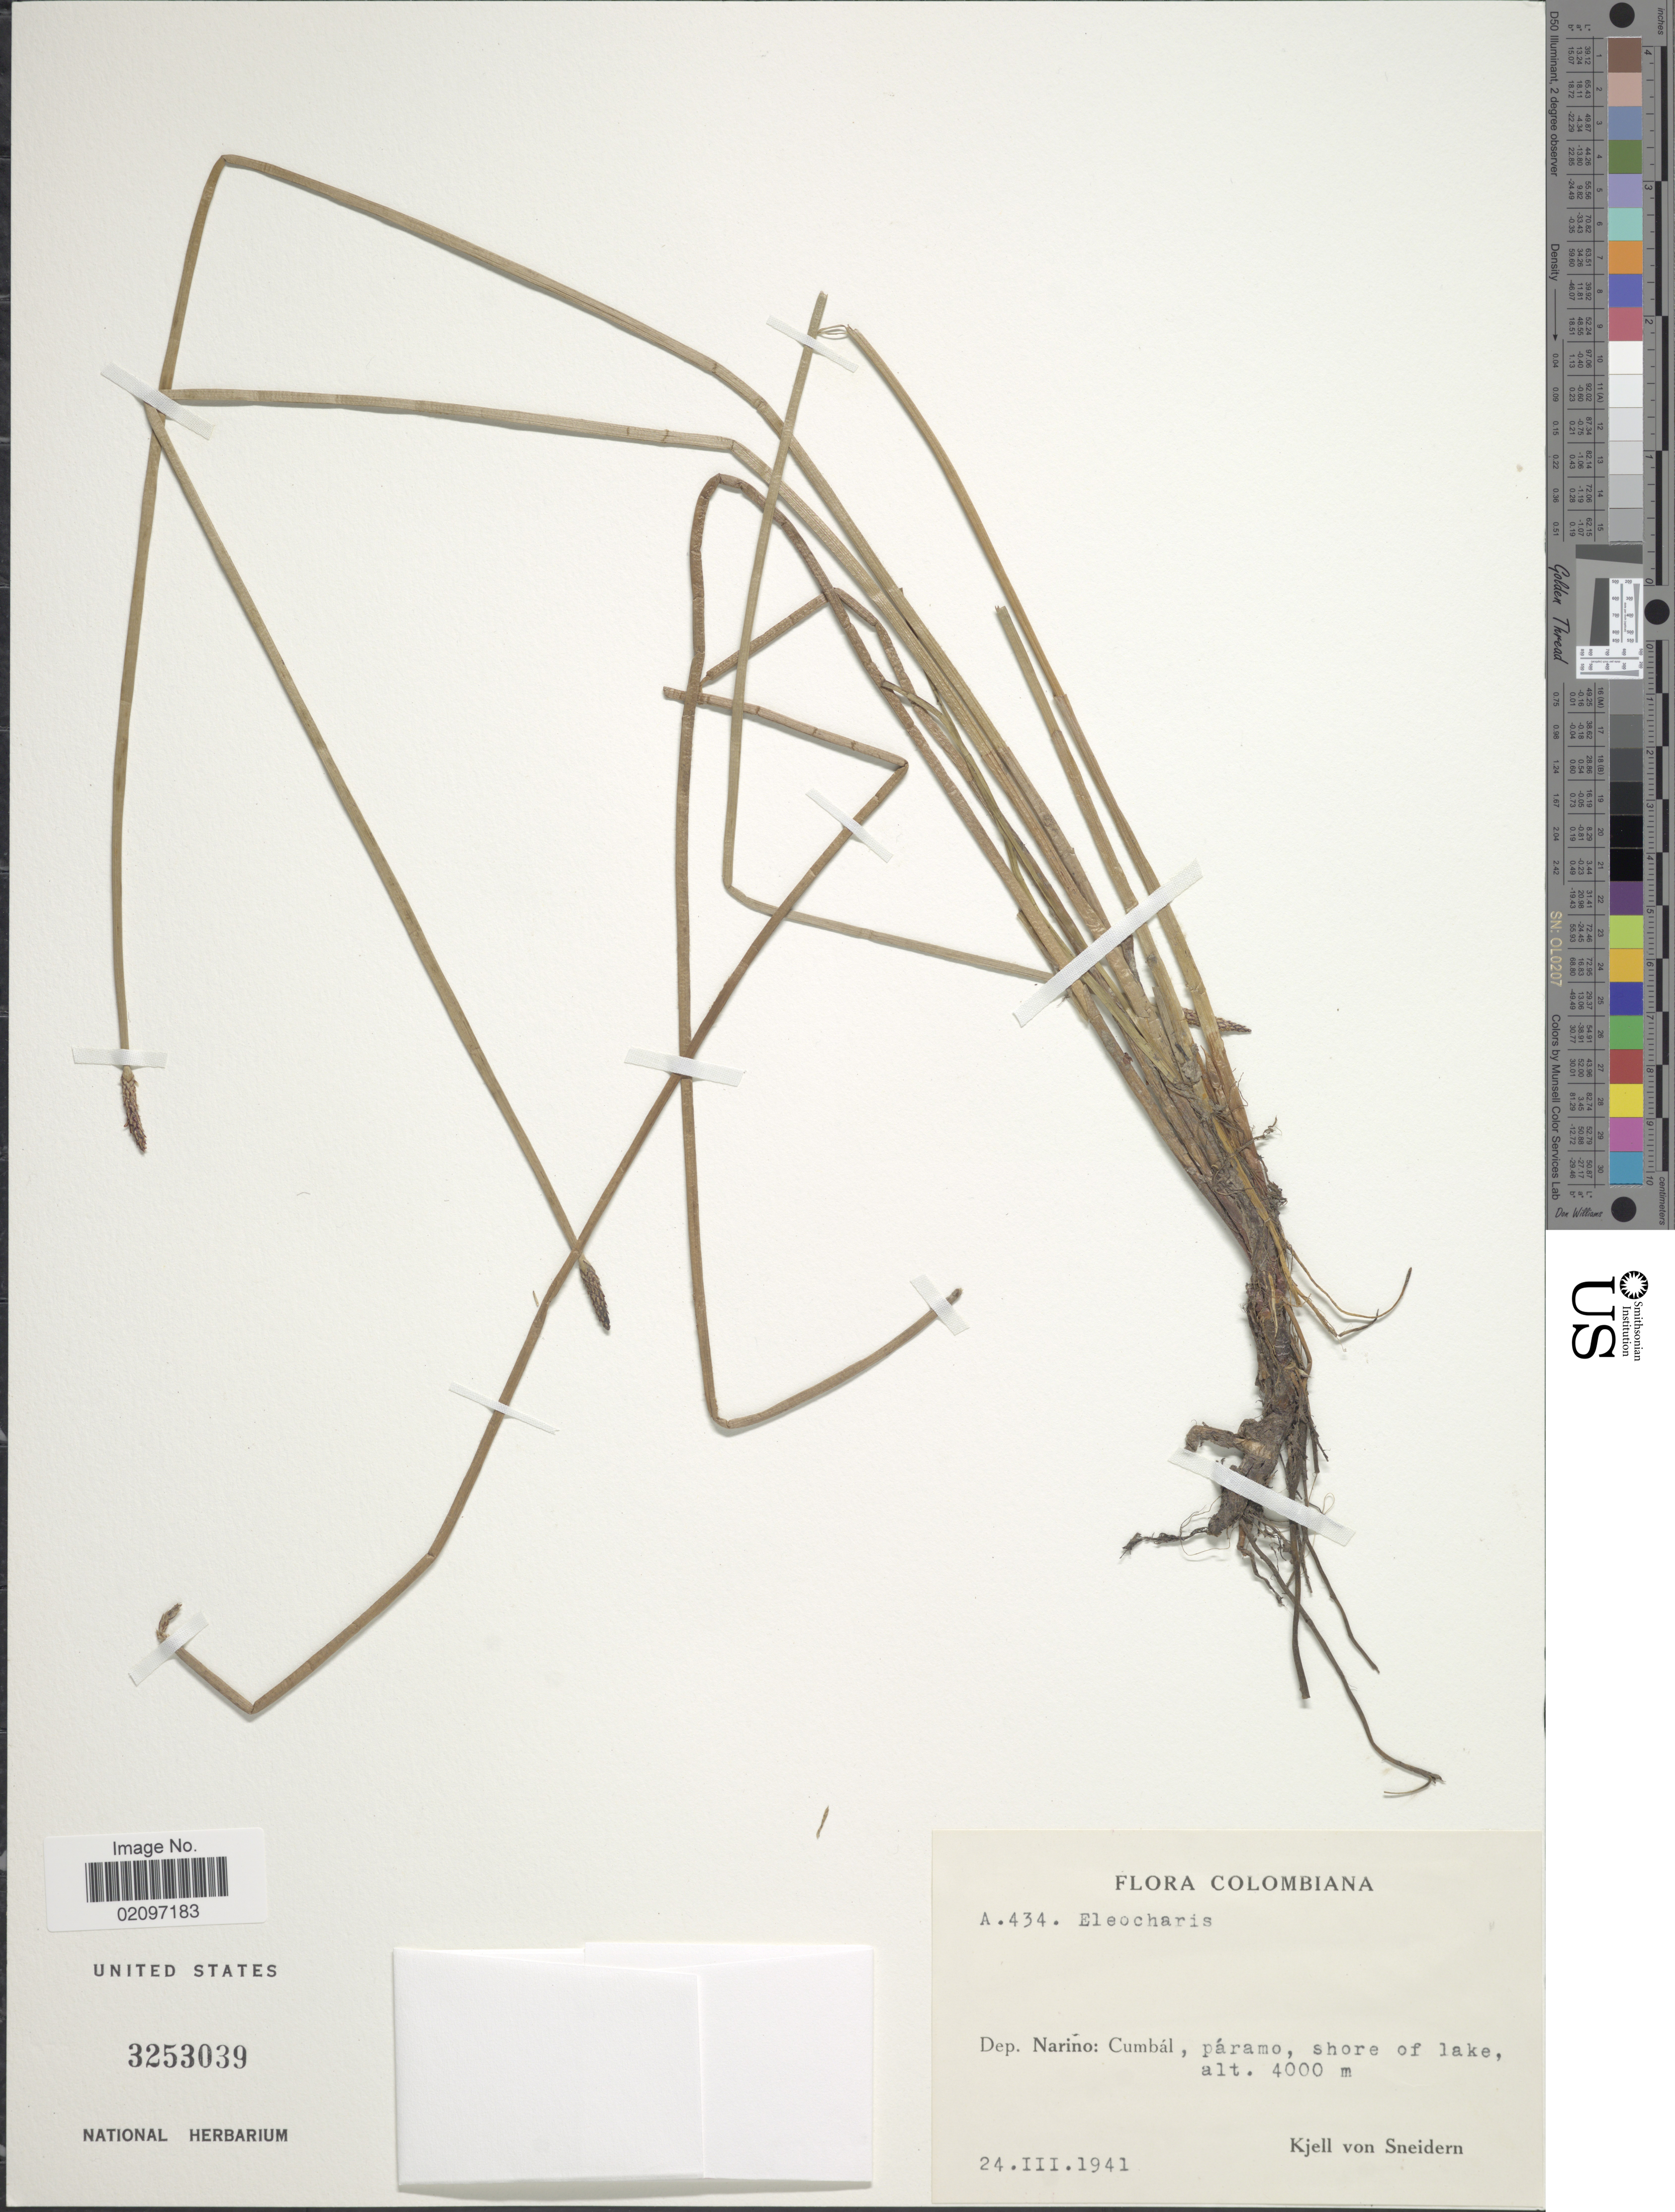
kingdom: Plantae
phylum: Tracheophyta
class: Liliopsida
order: Poales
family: Cyperaceae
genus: Eleocharis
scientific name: Eleocharis sp.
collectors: K. von Sneidern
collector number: A. 434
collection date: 1941-03-24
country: Colombia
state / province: Nariño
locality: Dep. Narino: Cumbal, paramo, shore of lake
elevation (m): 4000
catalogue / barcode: US 3253039